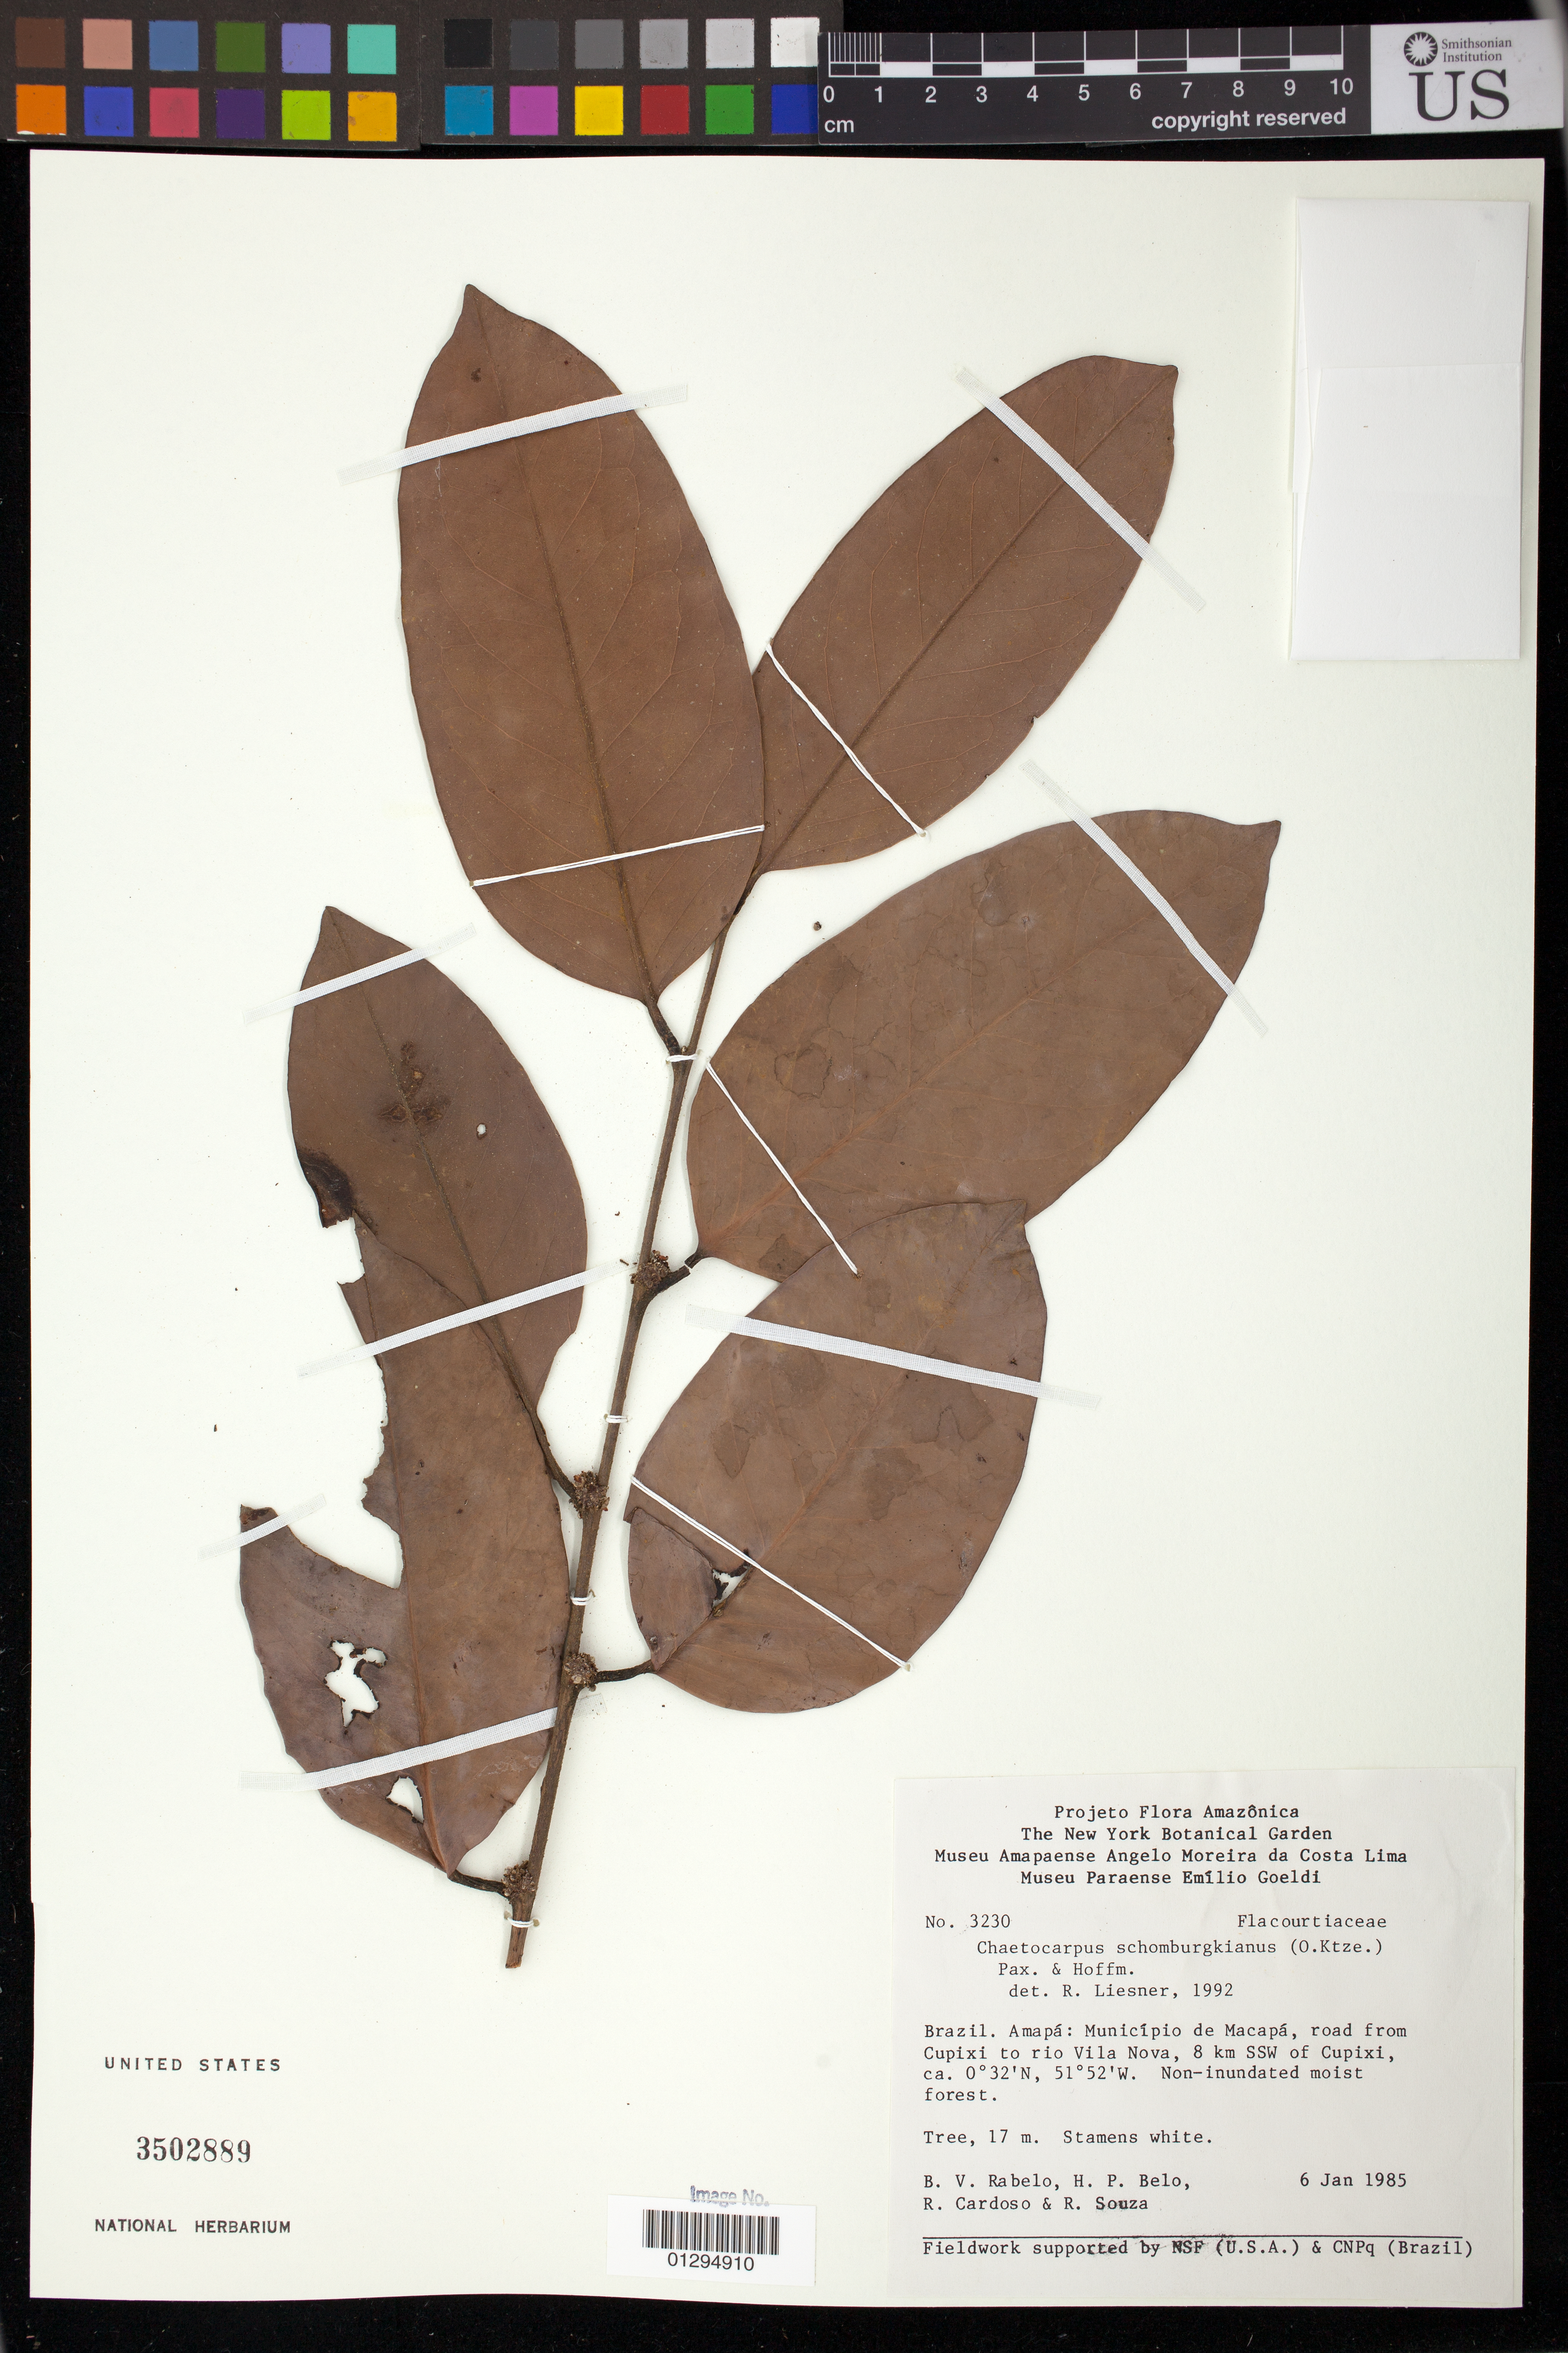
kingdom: Plantae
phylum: Tracheophyta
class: Magnoliopsida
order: Malpighiales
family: Peraceae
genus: Chaetocarpus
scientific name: Chaetocarpus schomburgkianus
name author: (Kuntze) Pax & K. Hoffm.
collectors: B. Rabelo, H. P. Belo, R. Cardoso & R. Souza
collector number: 3230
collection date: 1985-01-06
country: Brazil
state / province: Amapa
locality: Muncípio de Macapa, road from Cupixi to rio Vila Nova, 8 km SSW of Cupixi.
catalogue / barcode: US 3502889